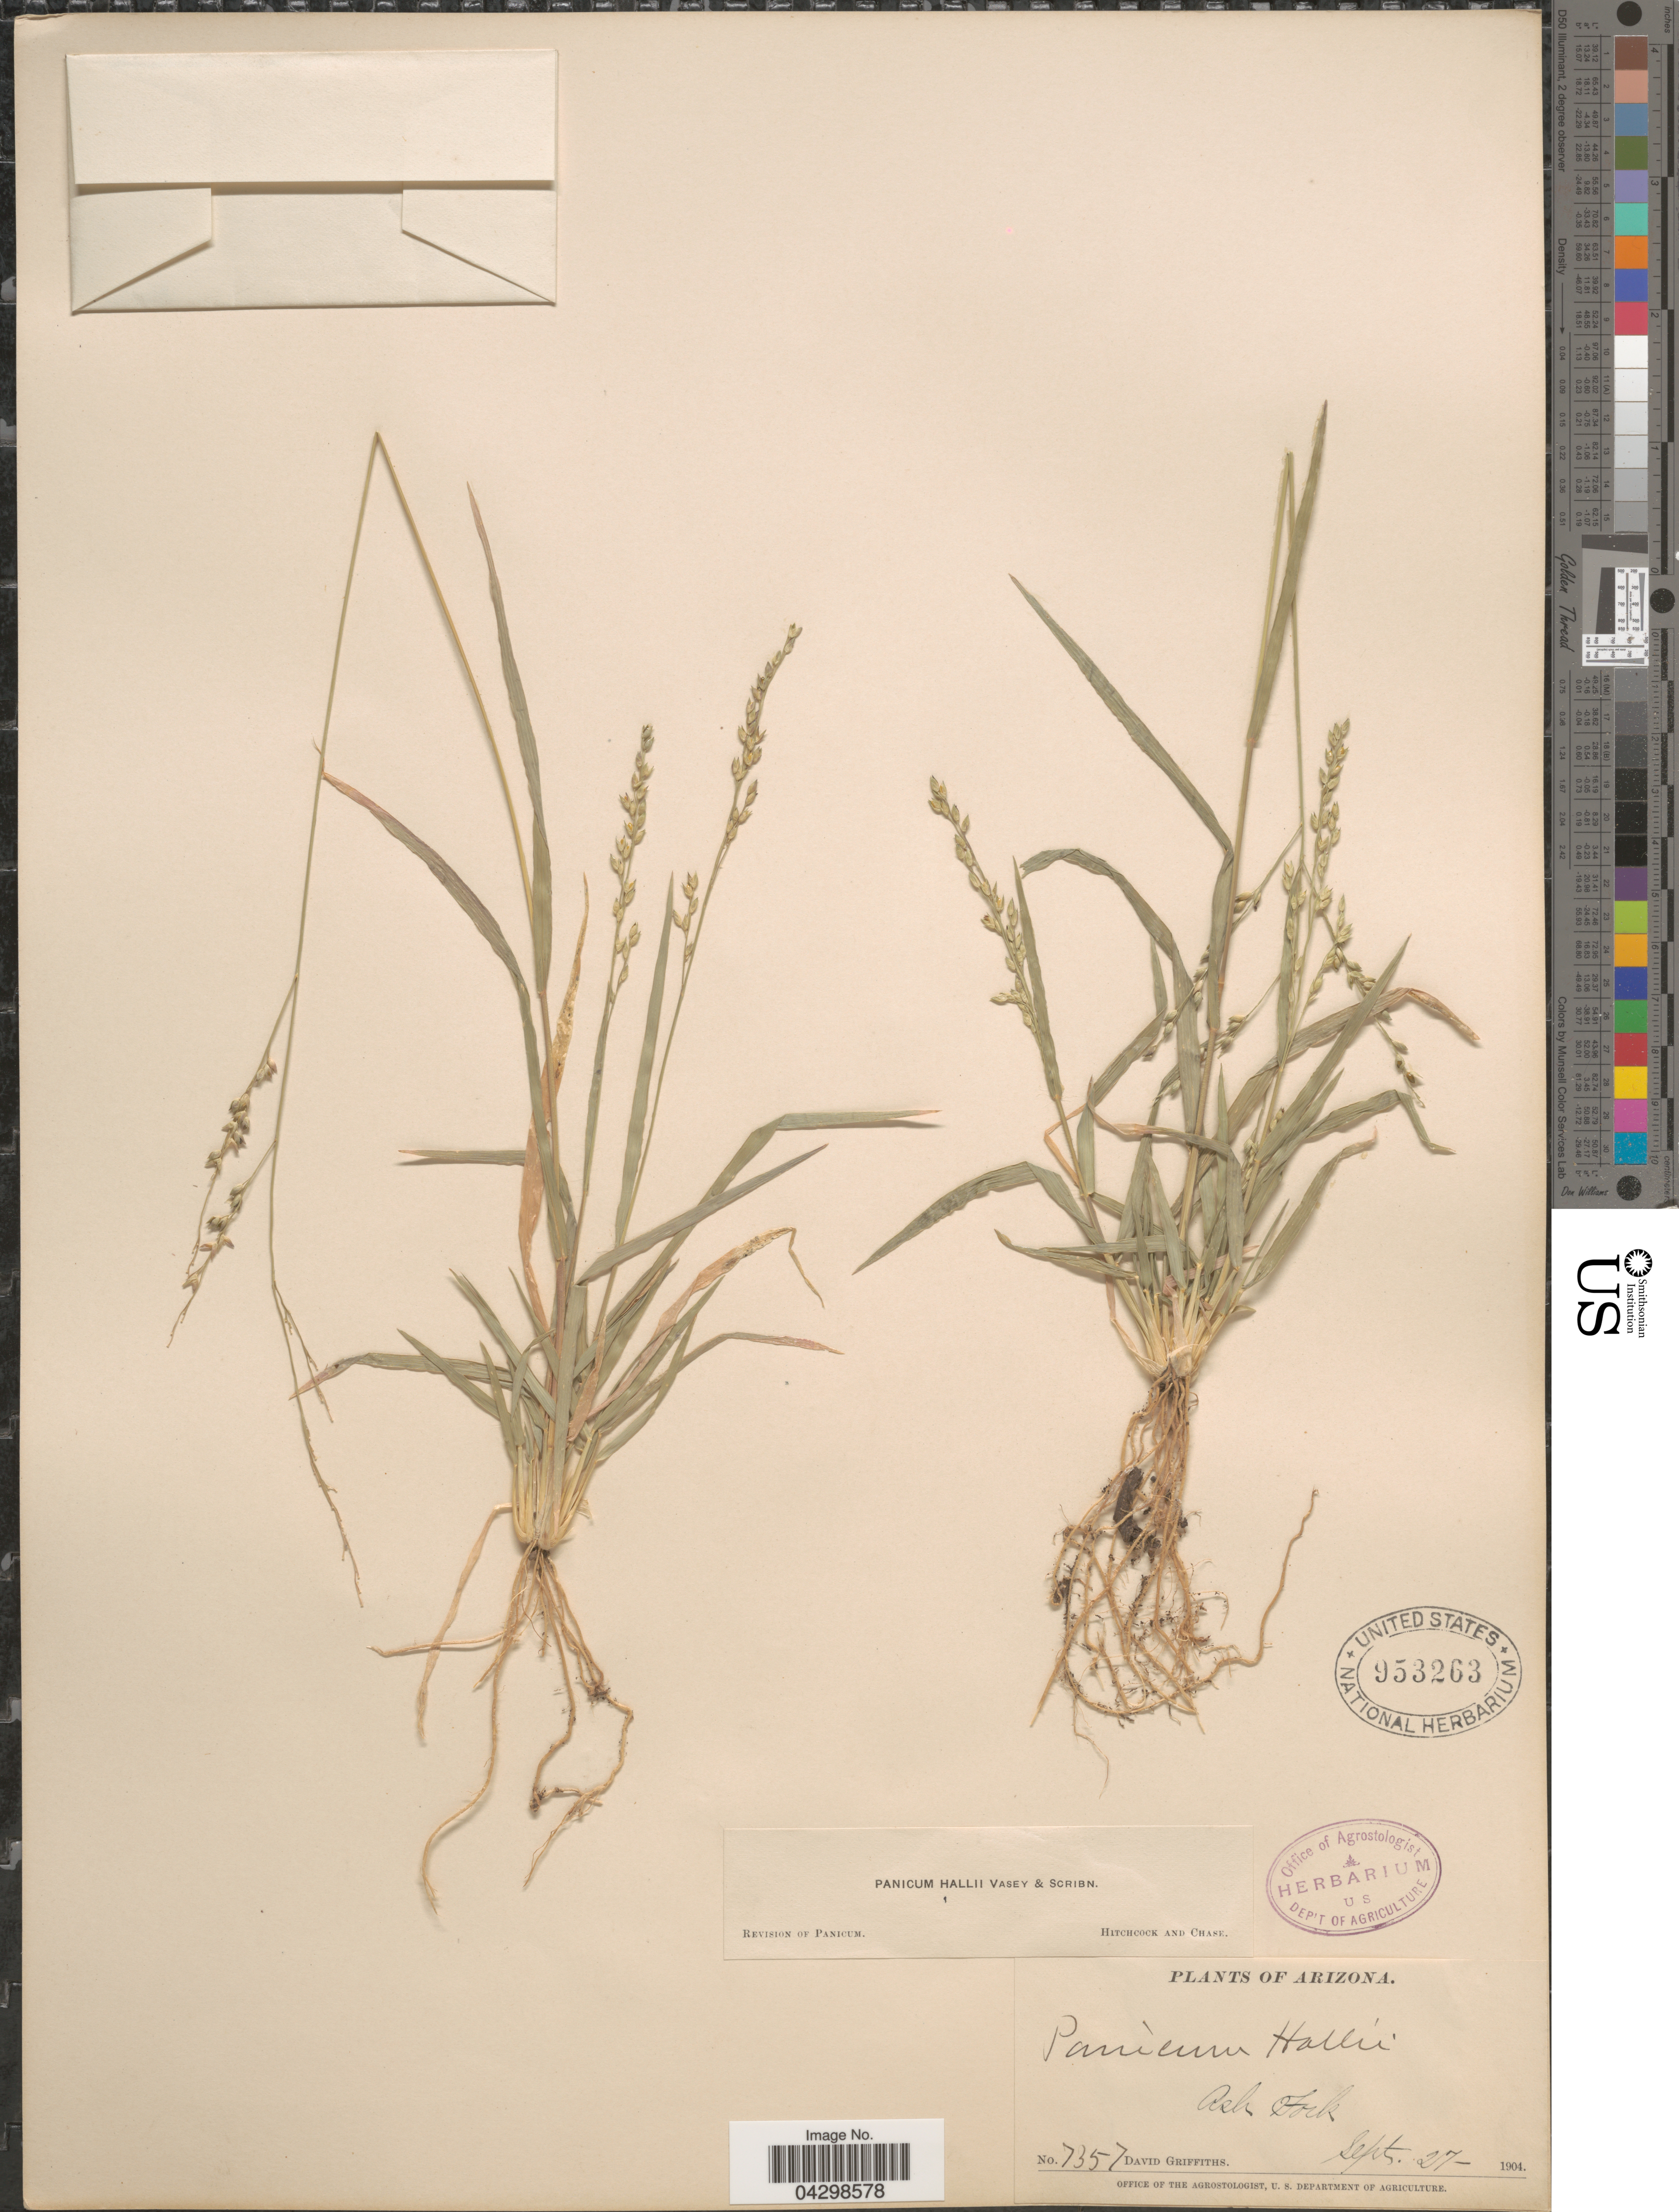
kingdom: Plantae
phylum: Tracheophyta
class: Liliopsida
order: Poales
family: Poaceae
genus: Panicum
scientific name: Panicum hallii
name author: Vasey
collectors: D. Griffiths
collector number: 7357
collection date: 1904-09-27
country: United States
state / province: Arizona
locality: Ash Fork.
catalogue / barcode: US 953263